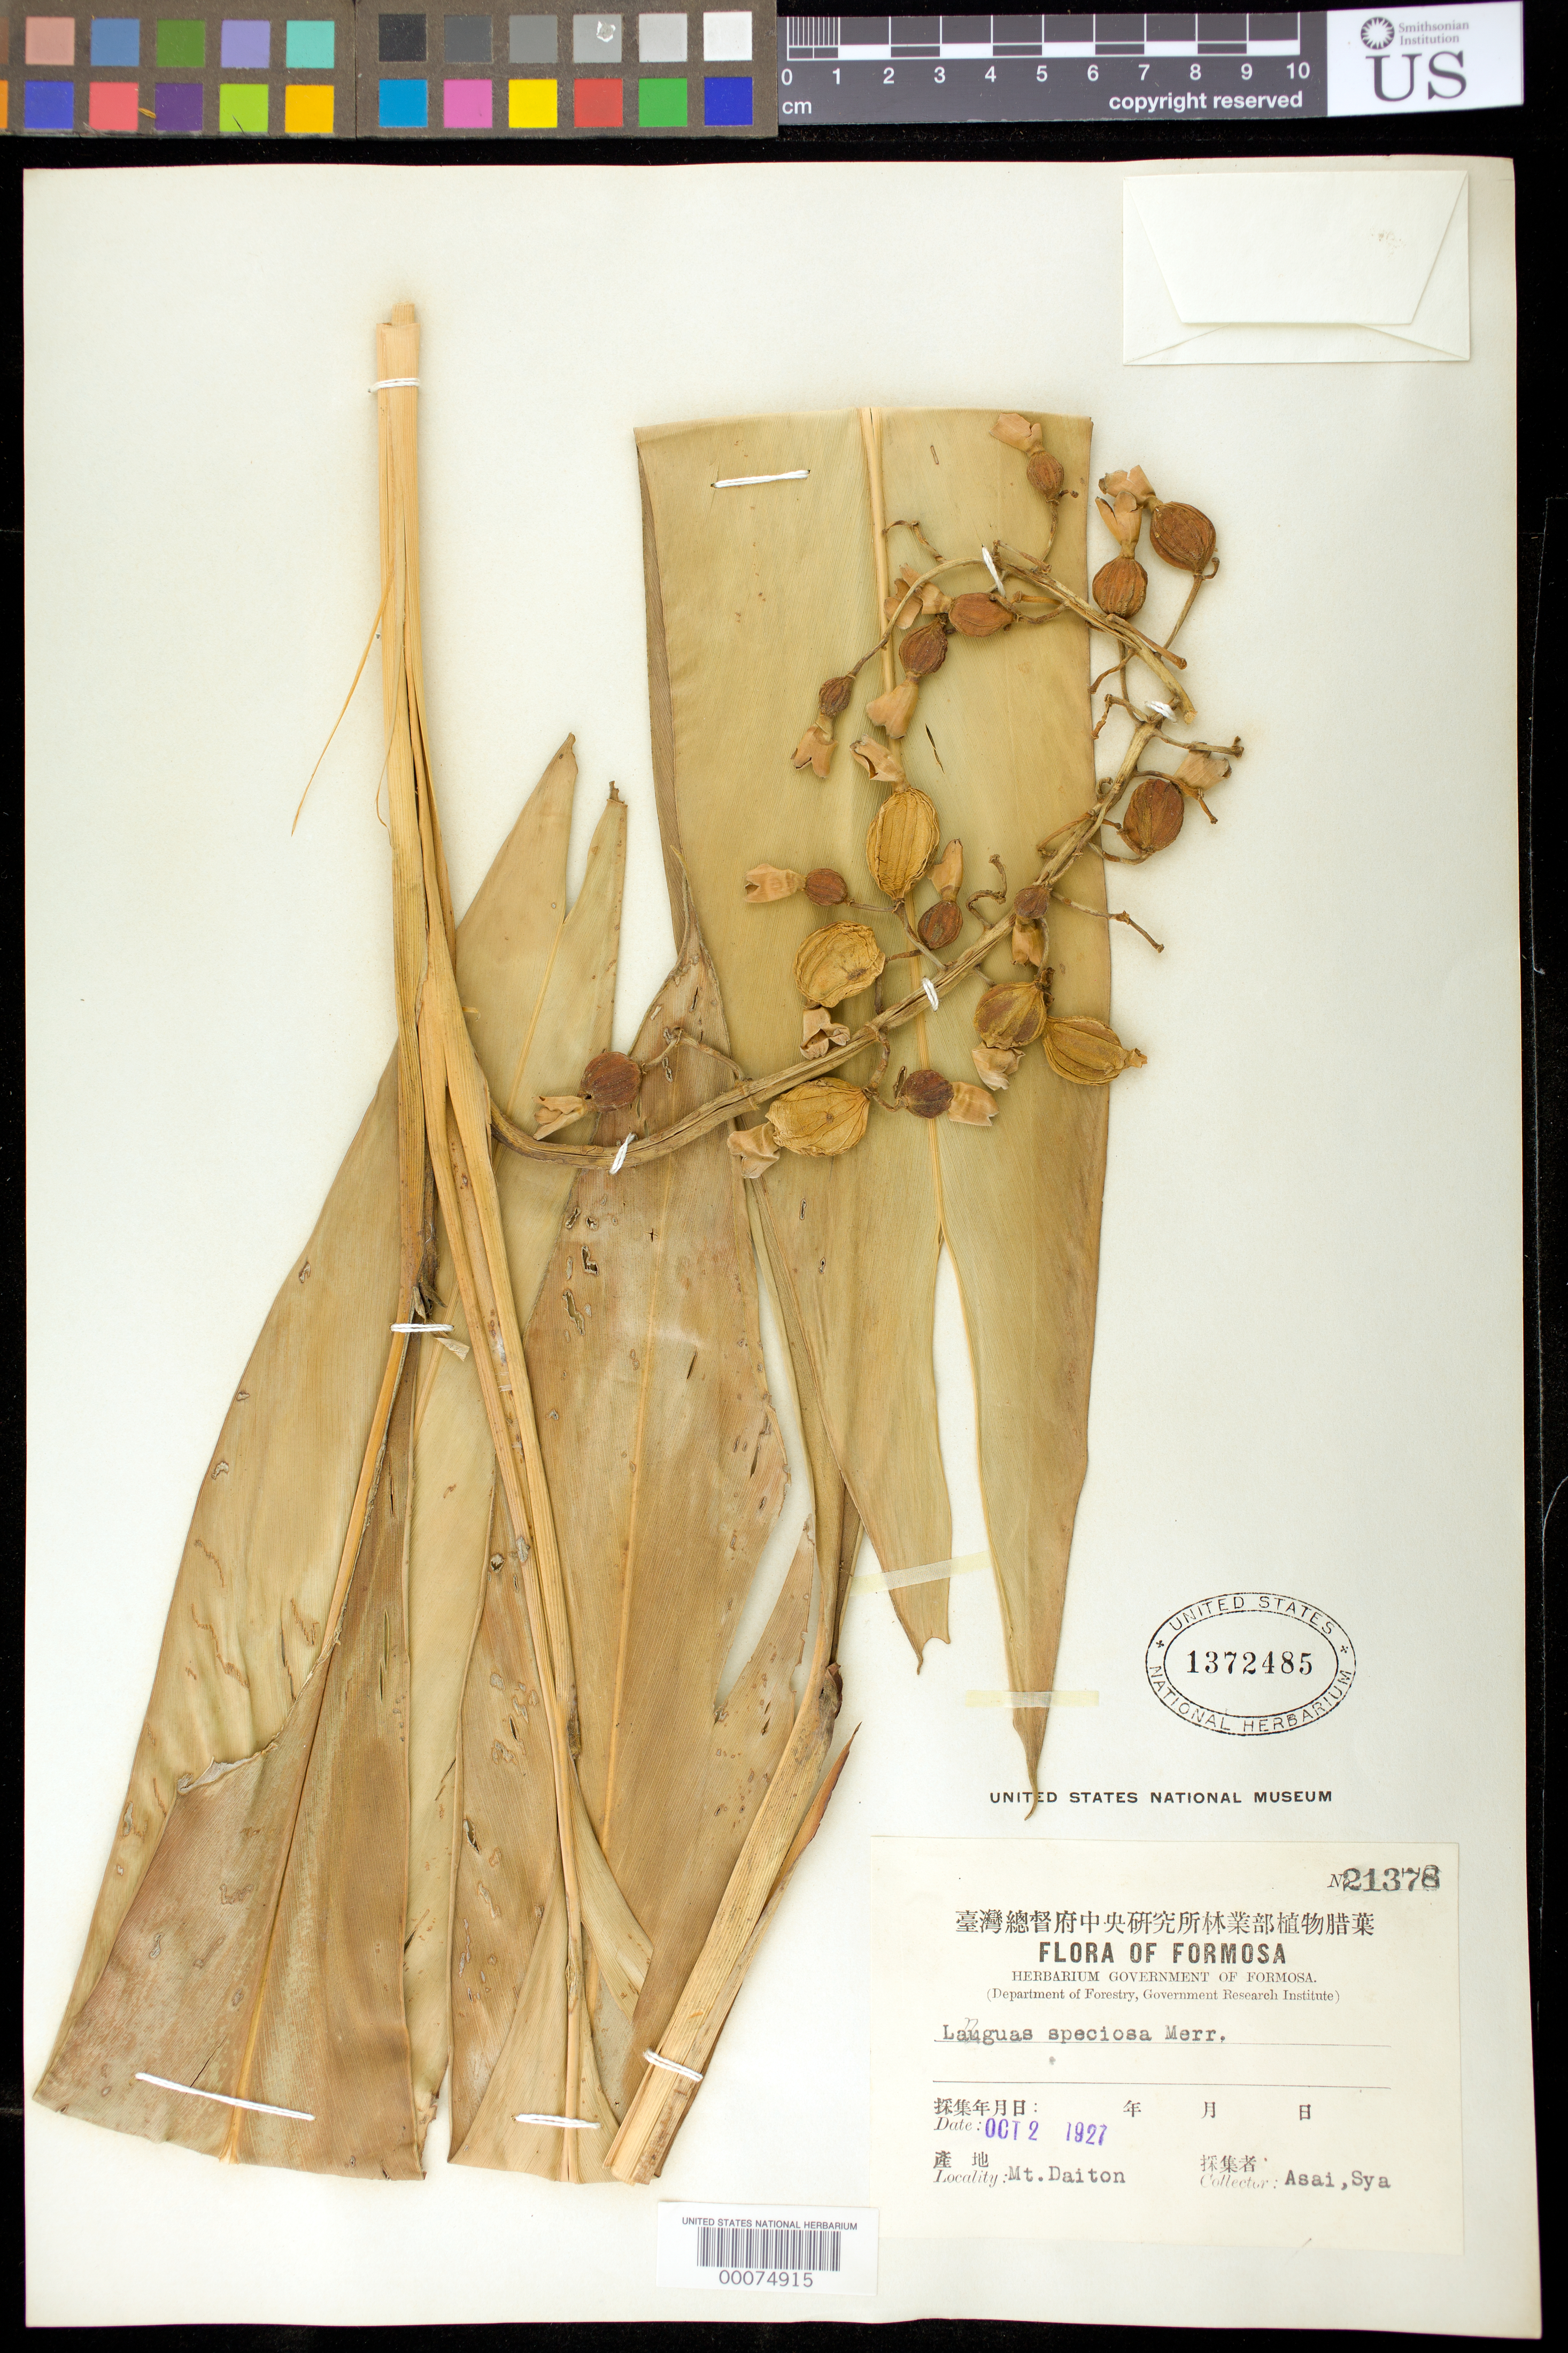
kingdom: Plantae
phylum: Tracheophyta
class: Liliopsida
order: Zingiberales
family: Zingiberaceae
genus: Alpinia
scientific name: Alpinia zerumbet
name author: (Pers.) B.L. Burtt & R.M. Sm.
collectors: S. Asai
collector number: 21378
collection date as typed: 02 Oct 1927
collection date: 1927-10-02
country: Taiwan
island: Taiwan [Formosa]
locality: Formosa, mt. daiton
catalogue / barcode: US 1372485